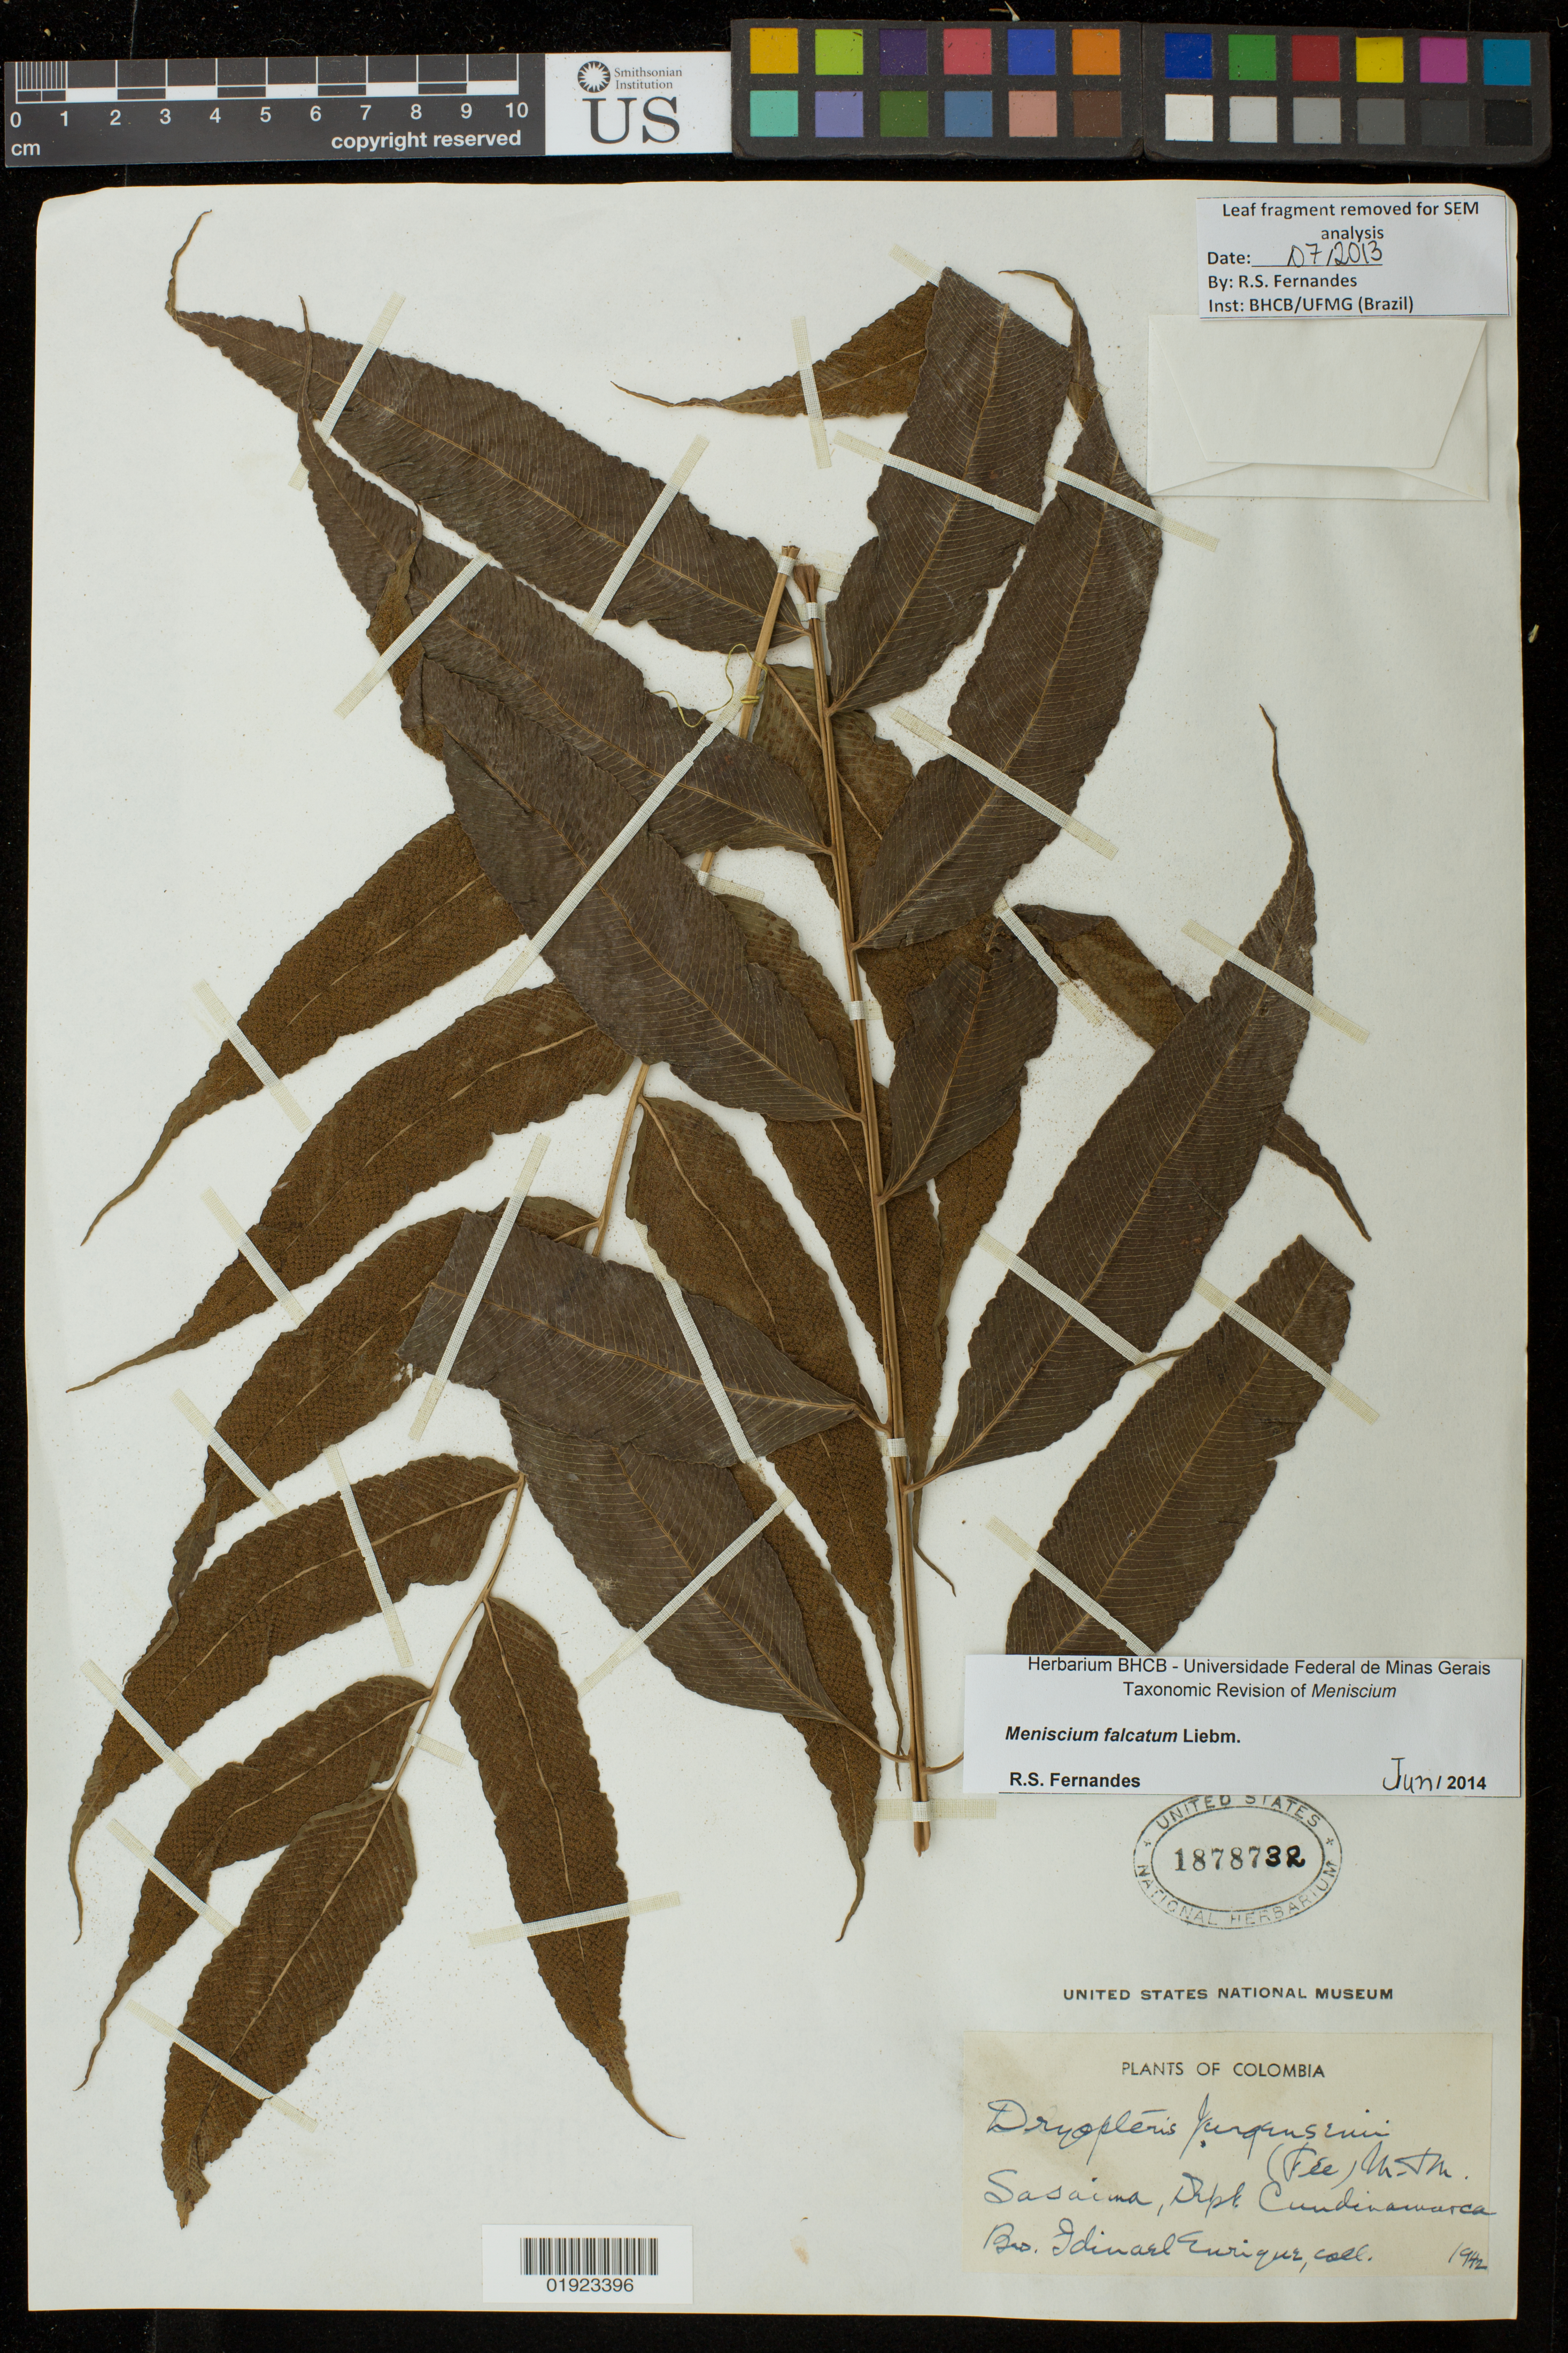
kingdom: Plantae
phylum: Tracheophyta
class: Polypodiopsida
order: Polypodiales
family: Thelypteridaceae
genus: Meniscium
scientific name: Meniscium falcatum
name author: Liebm.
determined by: Fernandes, R. S.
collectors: I. Enrique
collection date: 1942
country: Colombia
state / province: Cundinamarca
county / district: Sasaima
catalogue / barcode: US 1878732